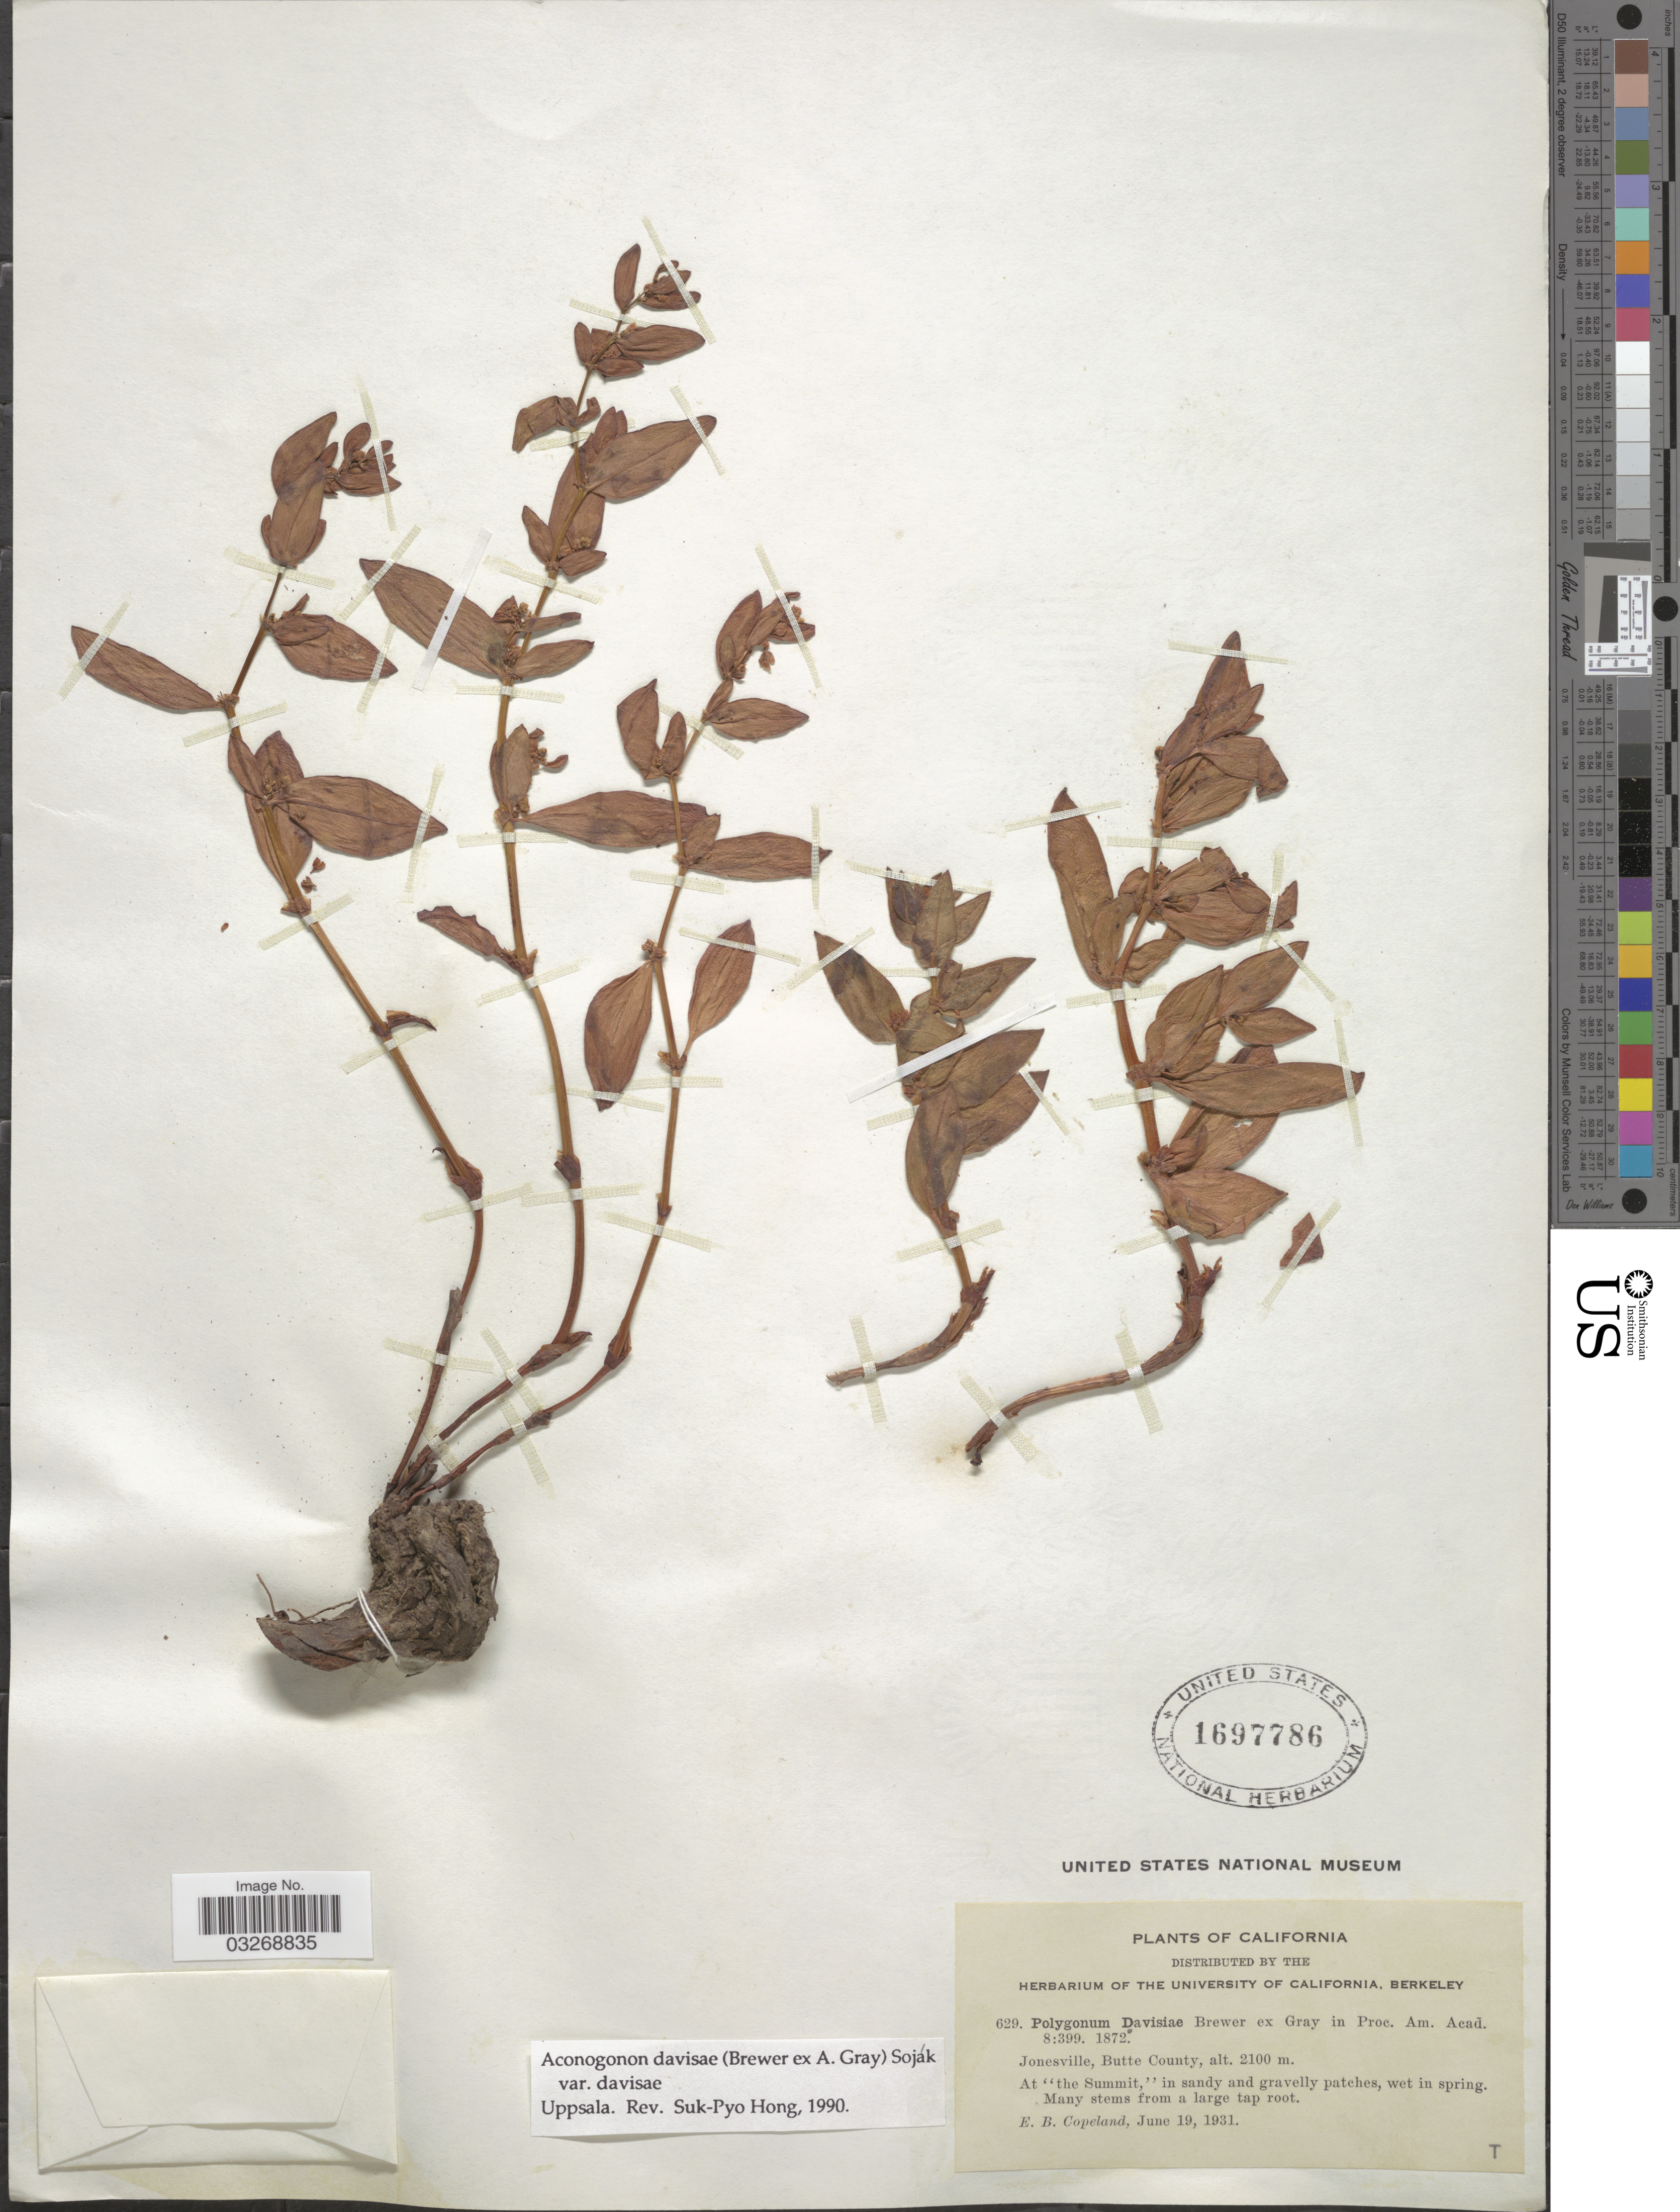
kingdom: Plantae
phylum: Tracheophyta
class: Magnoliopsida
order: Caryophyllales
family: Polygonaceae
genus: Koenigia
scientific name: Koenigia davisiae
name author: (W.H. Brewer ex A. Gray) T.M. Schust. & Reveal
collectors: E. B. Copeland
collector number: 629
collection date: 1931-06-19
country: United States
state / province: California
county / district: Butte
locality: Jonesville, Butte County. At "the Summit".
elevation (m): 2100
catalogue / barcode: US 1697786